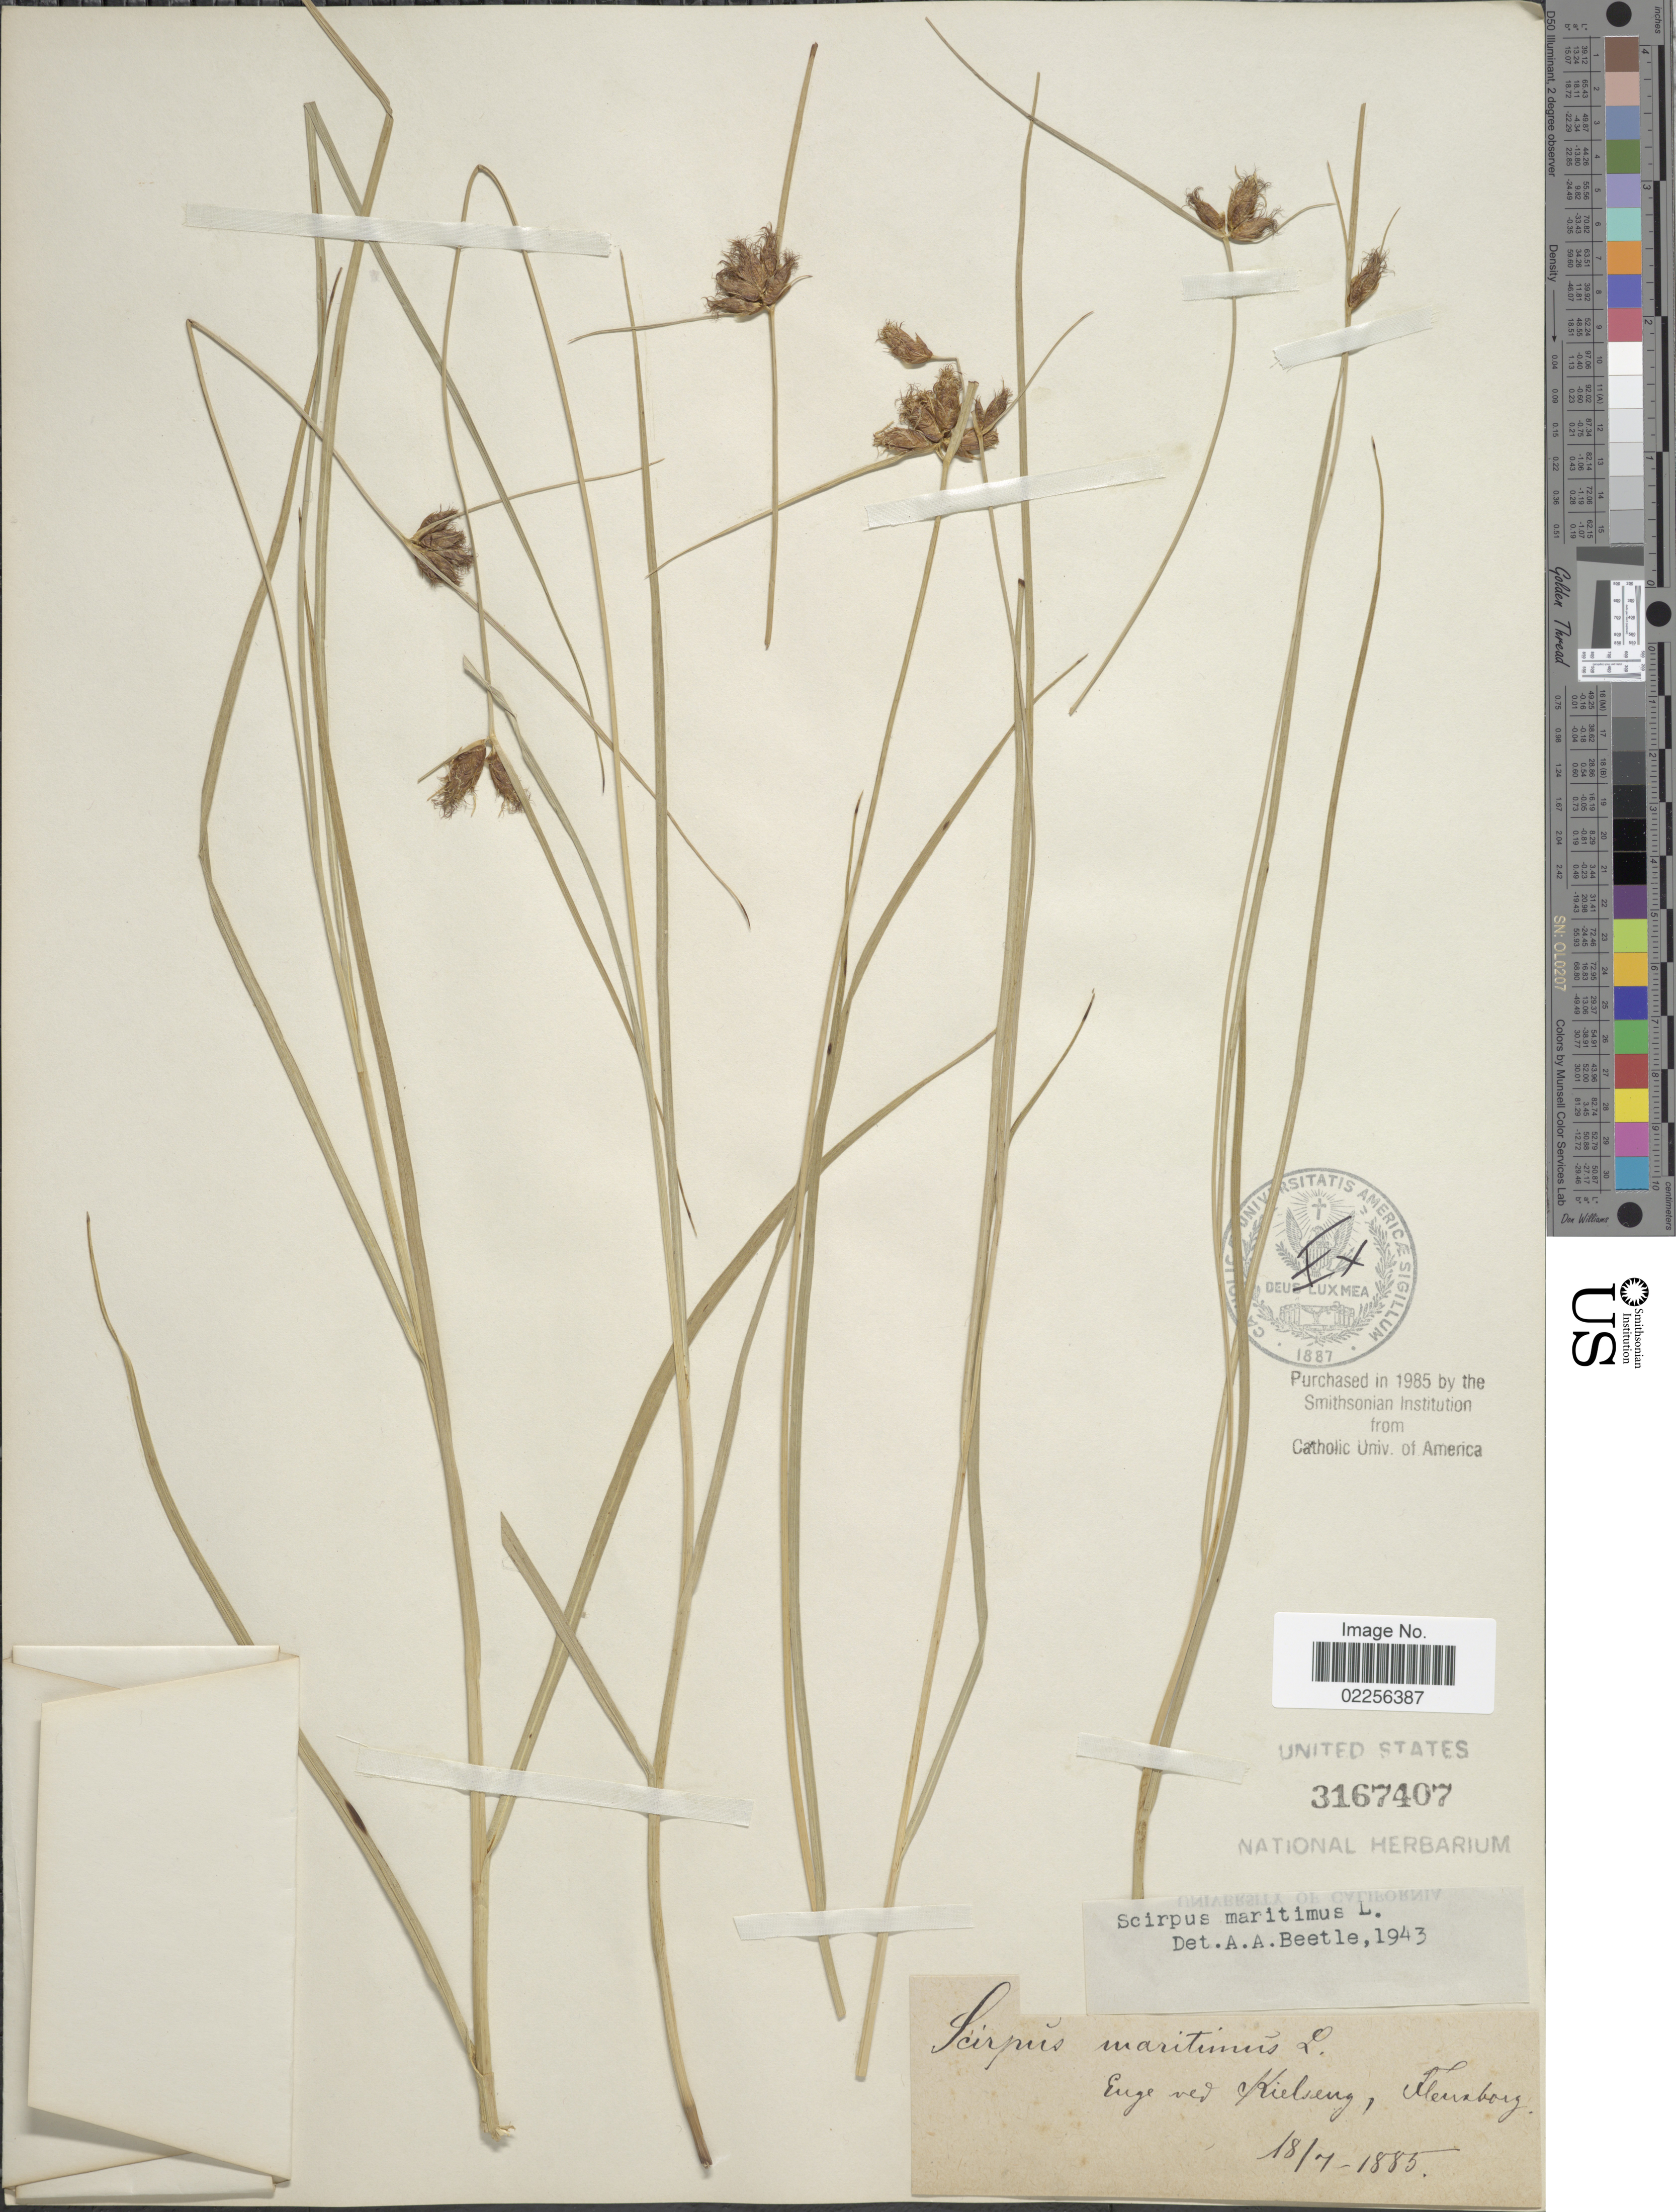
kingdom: Plantae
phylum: Tracheophyta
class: Liliopsida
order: Poales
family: Cyperaceae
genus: Bolboschoenus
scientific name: Bolboschoenus maritimus subsp. maritimus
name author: (L.) Palla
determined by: Strong, Mark T., (BOT), Smithsonian Institution - National Museum of Natural History (UNITED STATES)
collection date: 1885-07-18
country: Germany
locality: Kielseng, Flensburg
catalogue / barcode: US 3167407